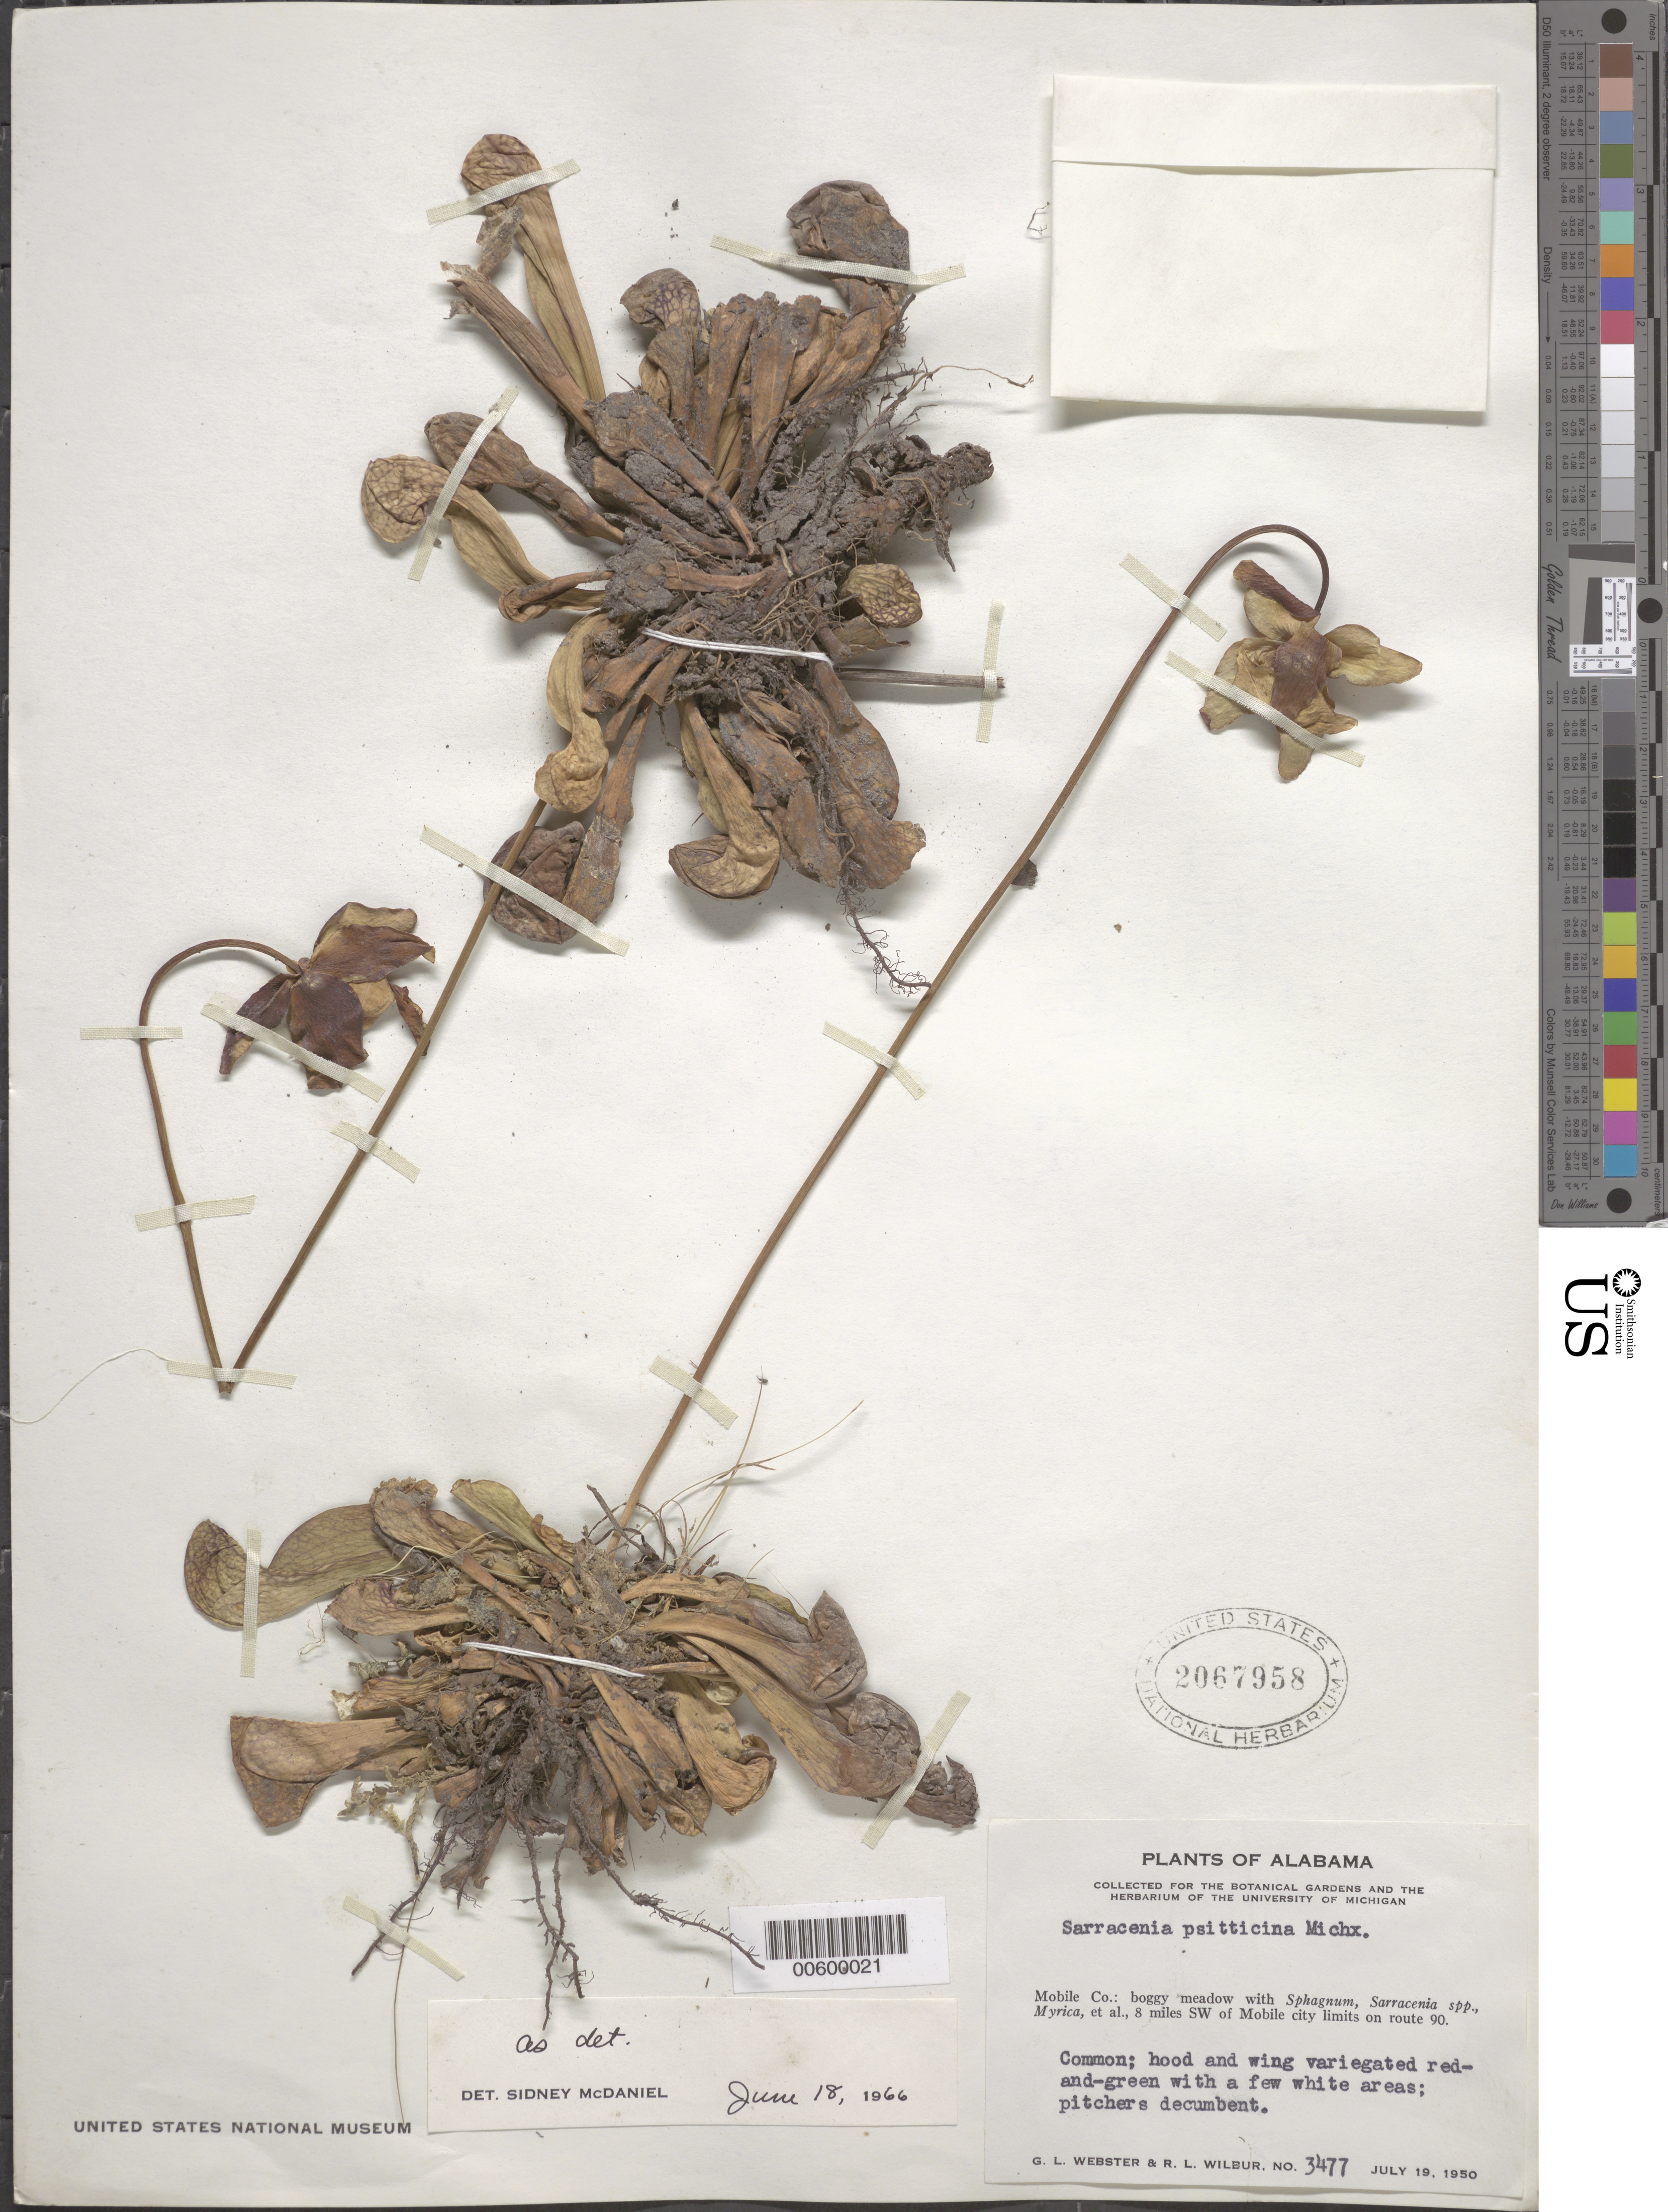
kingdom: Plantae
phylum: Tracheophyta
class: Magnoliopsida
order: Ericales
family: Sarraceniaceae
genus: Sarracenia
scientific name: Sarracenia psittacina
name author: Michx.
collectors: G. L. Webster & R. L. Wilbur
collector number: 3477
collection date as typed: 19 Jul 1950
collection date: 1950-07-19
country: United States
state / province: Alabama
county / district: Mobile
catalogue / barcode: US 2067958